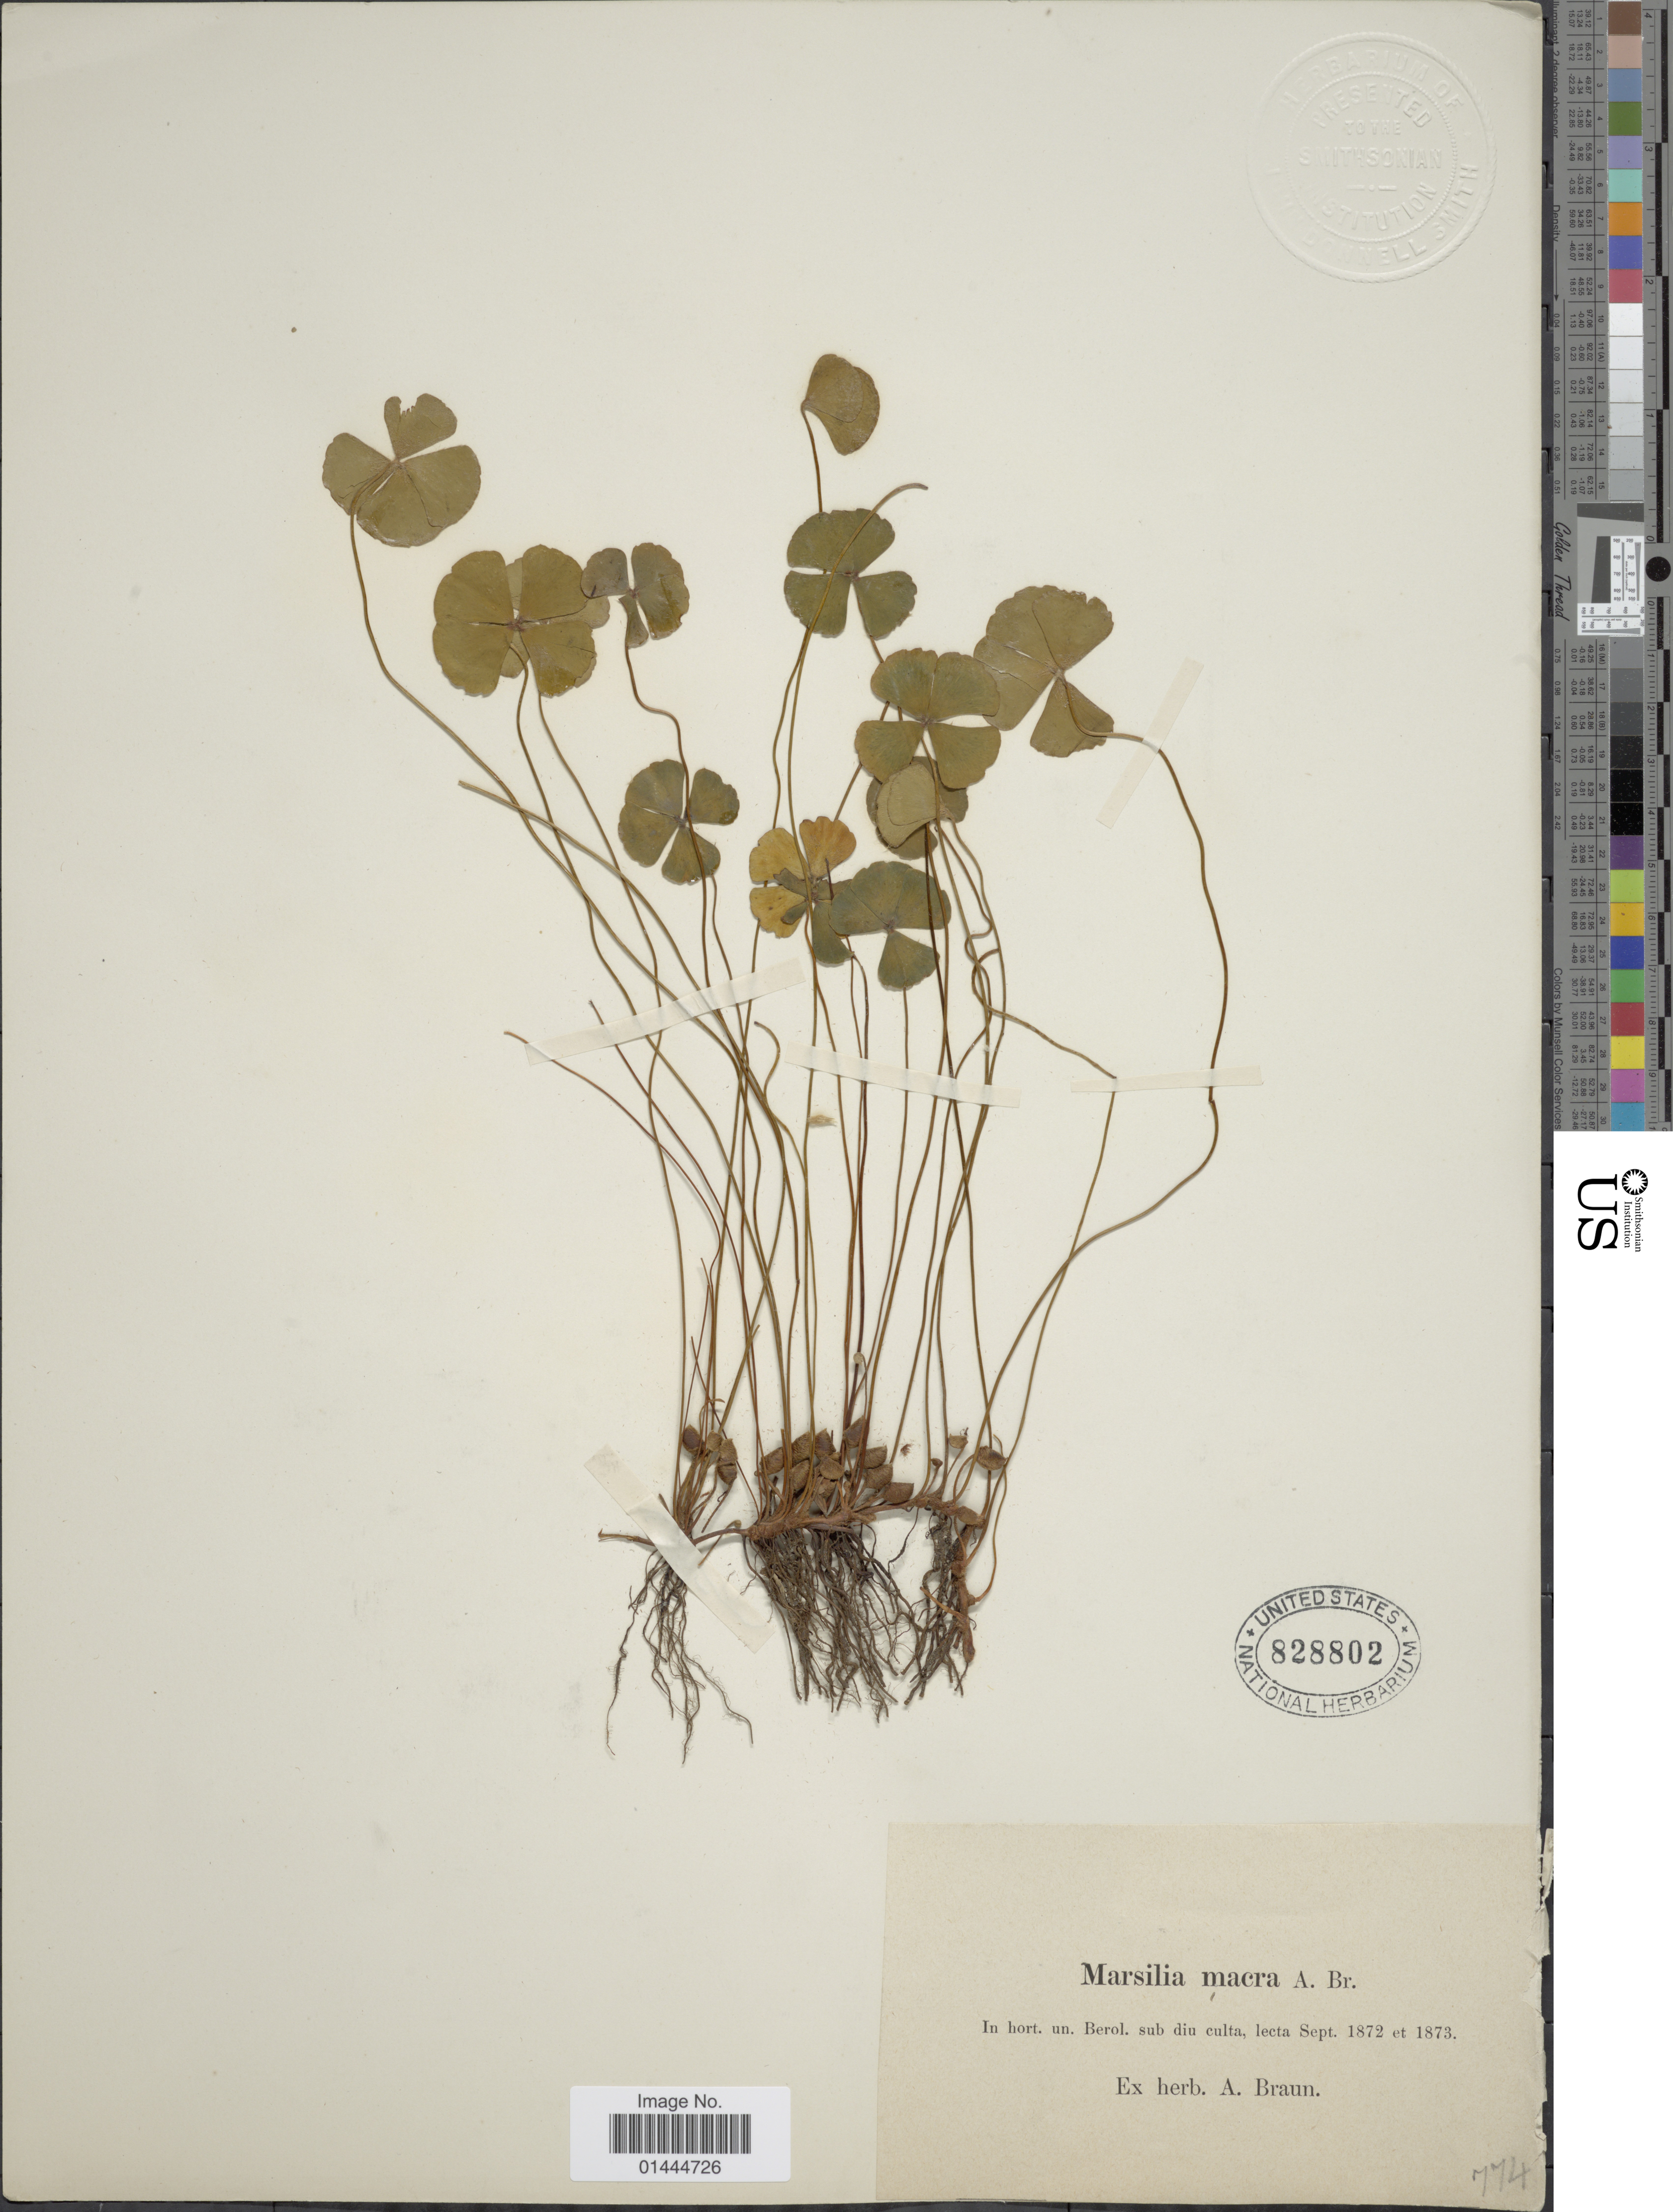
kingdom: Plantae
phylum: Tracheophyta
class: Polypodiopsida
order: Salviniales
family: Marsileaceae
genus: Marsilea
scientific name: Marsilea macra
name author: A. Braun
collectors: ex herb. A. Braun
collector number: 774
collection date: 1872/1873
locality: In hort. un. Berol. sub diu culta.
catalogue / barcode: US 828802